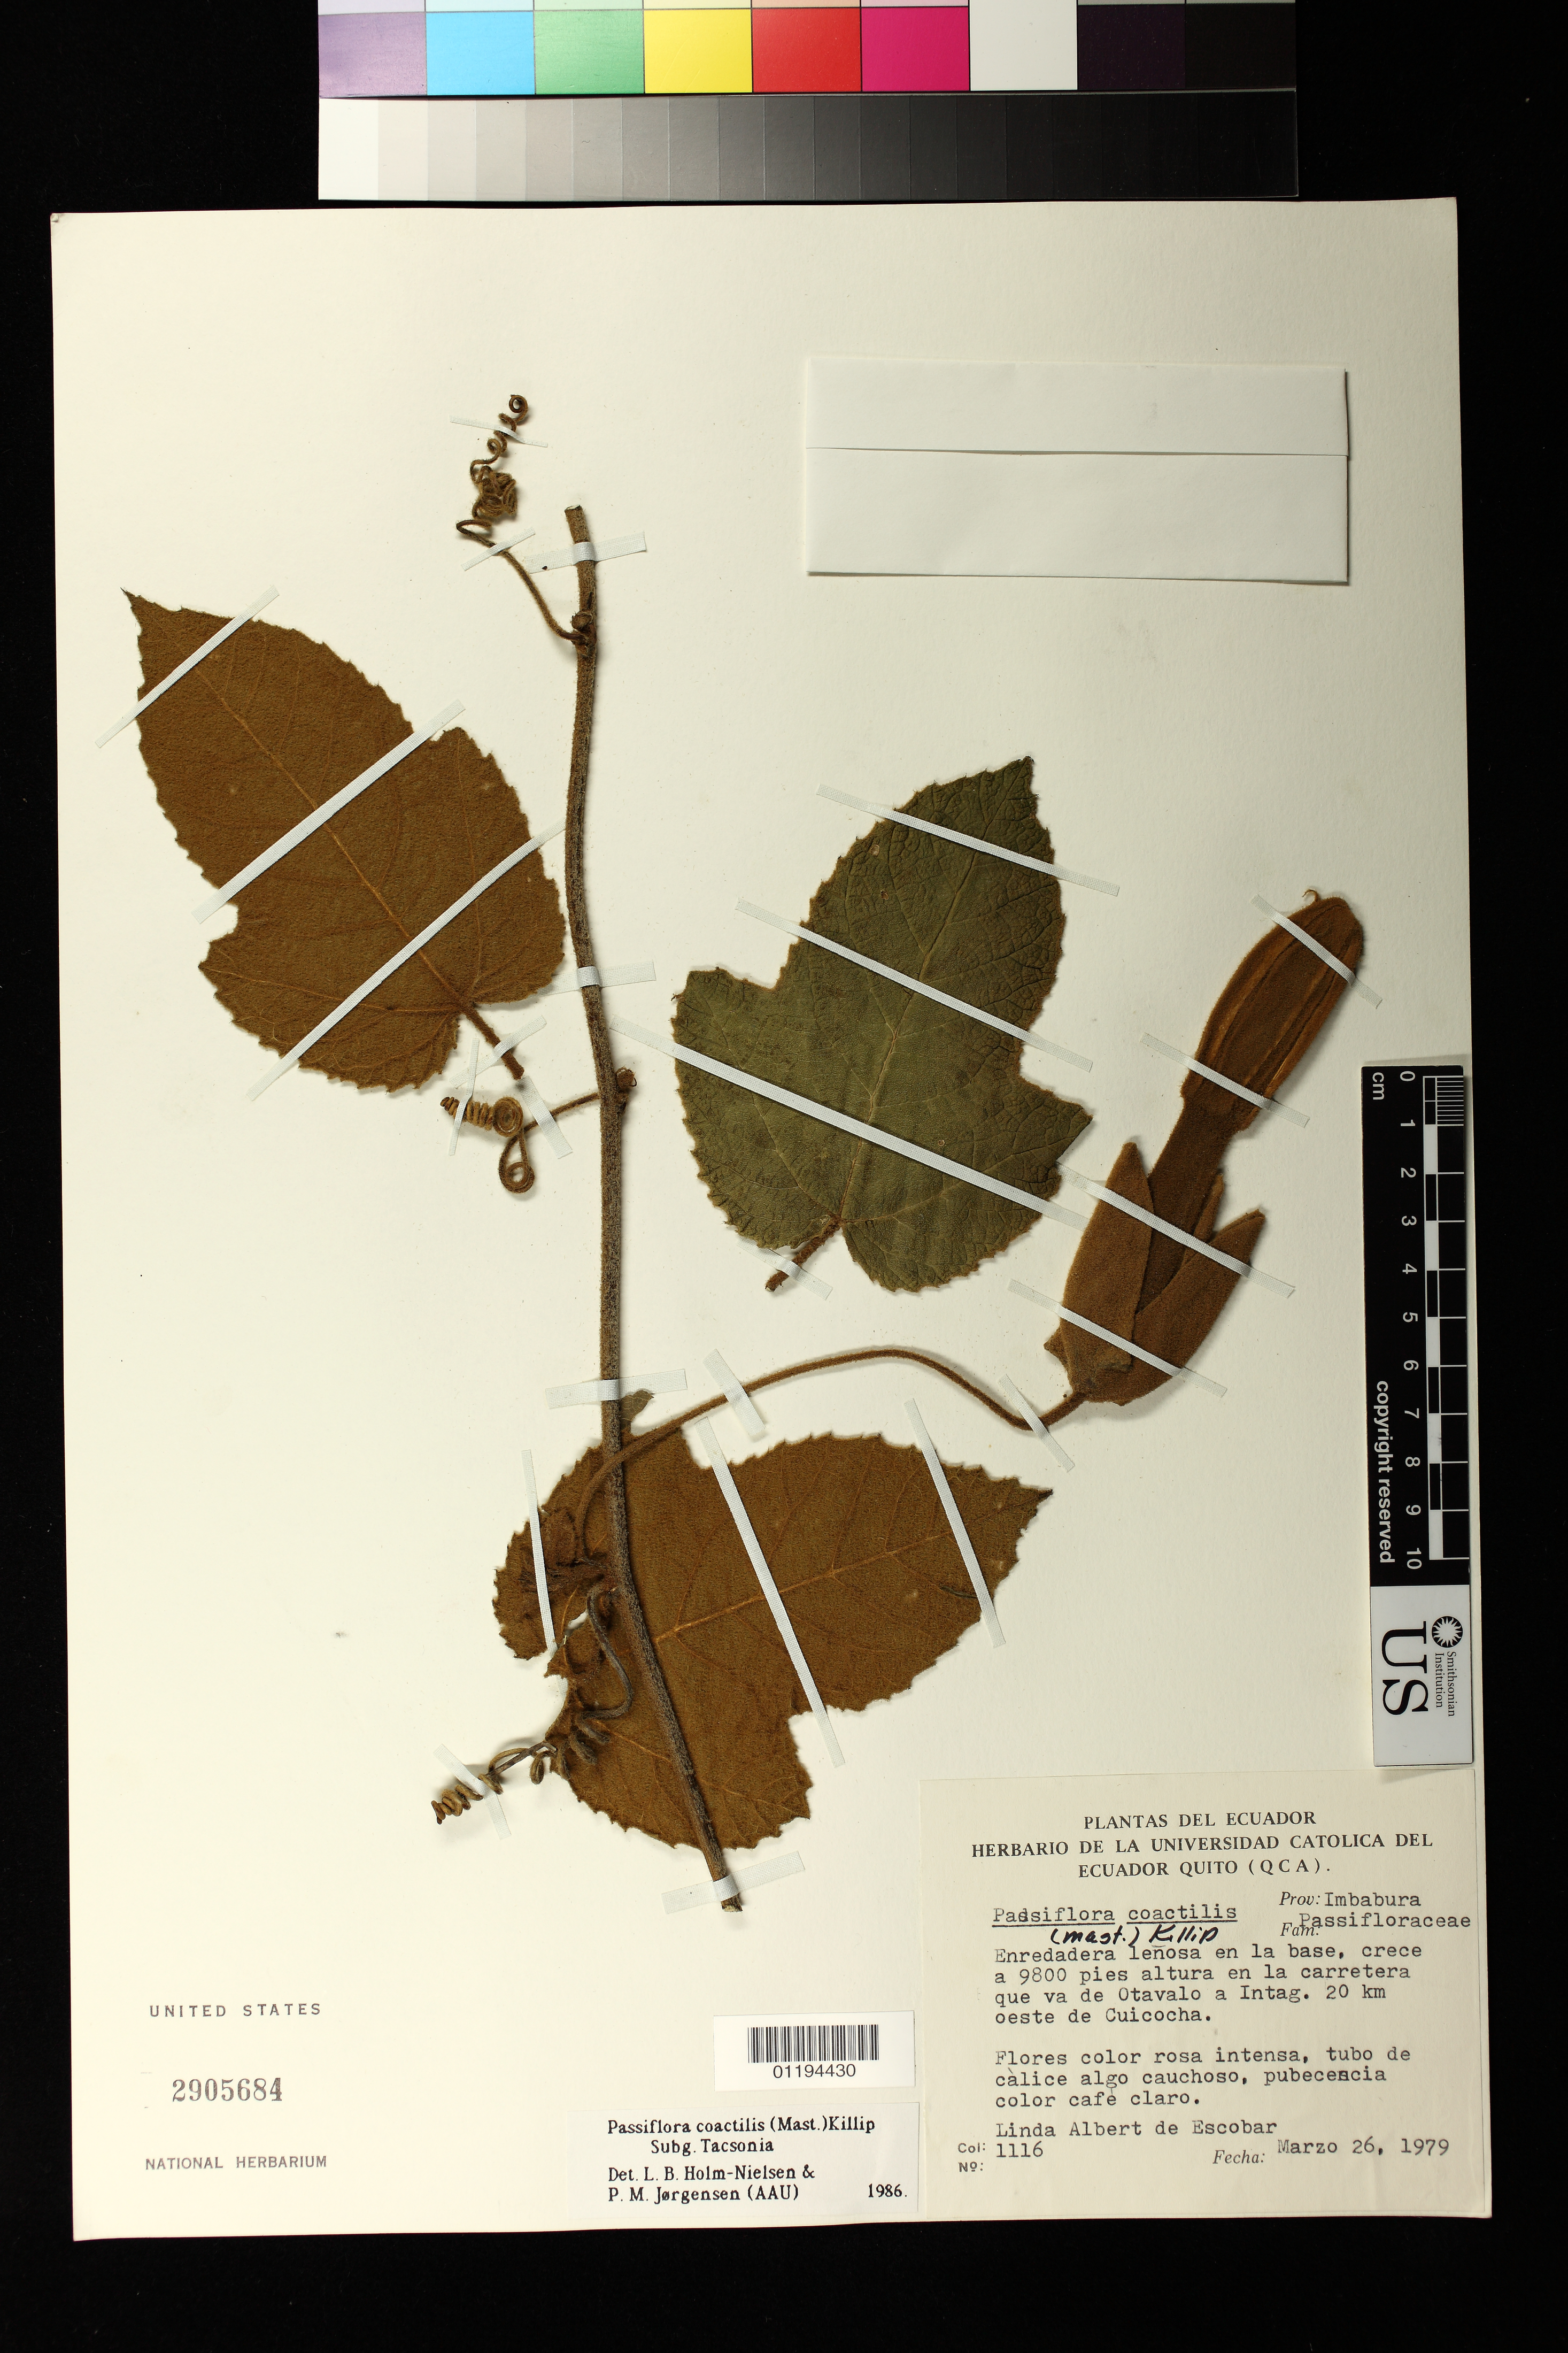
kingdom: Plantae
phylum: Tracheophyta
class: Magnoliopsida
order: Malpighiales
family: Passifloraceae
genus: Passiflora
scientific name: Passiflora coactilis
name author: (Mast.) Killip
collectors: L. K. de Escobar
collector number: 1116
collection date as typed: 26 Mar 1979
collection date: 1979-03-26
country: Ecuador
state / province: Imbabura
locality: Otavalo a Intag. 20 km oeste de Cuicocha.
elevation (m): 2987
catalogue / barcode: US 2905684